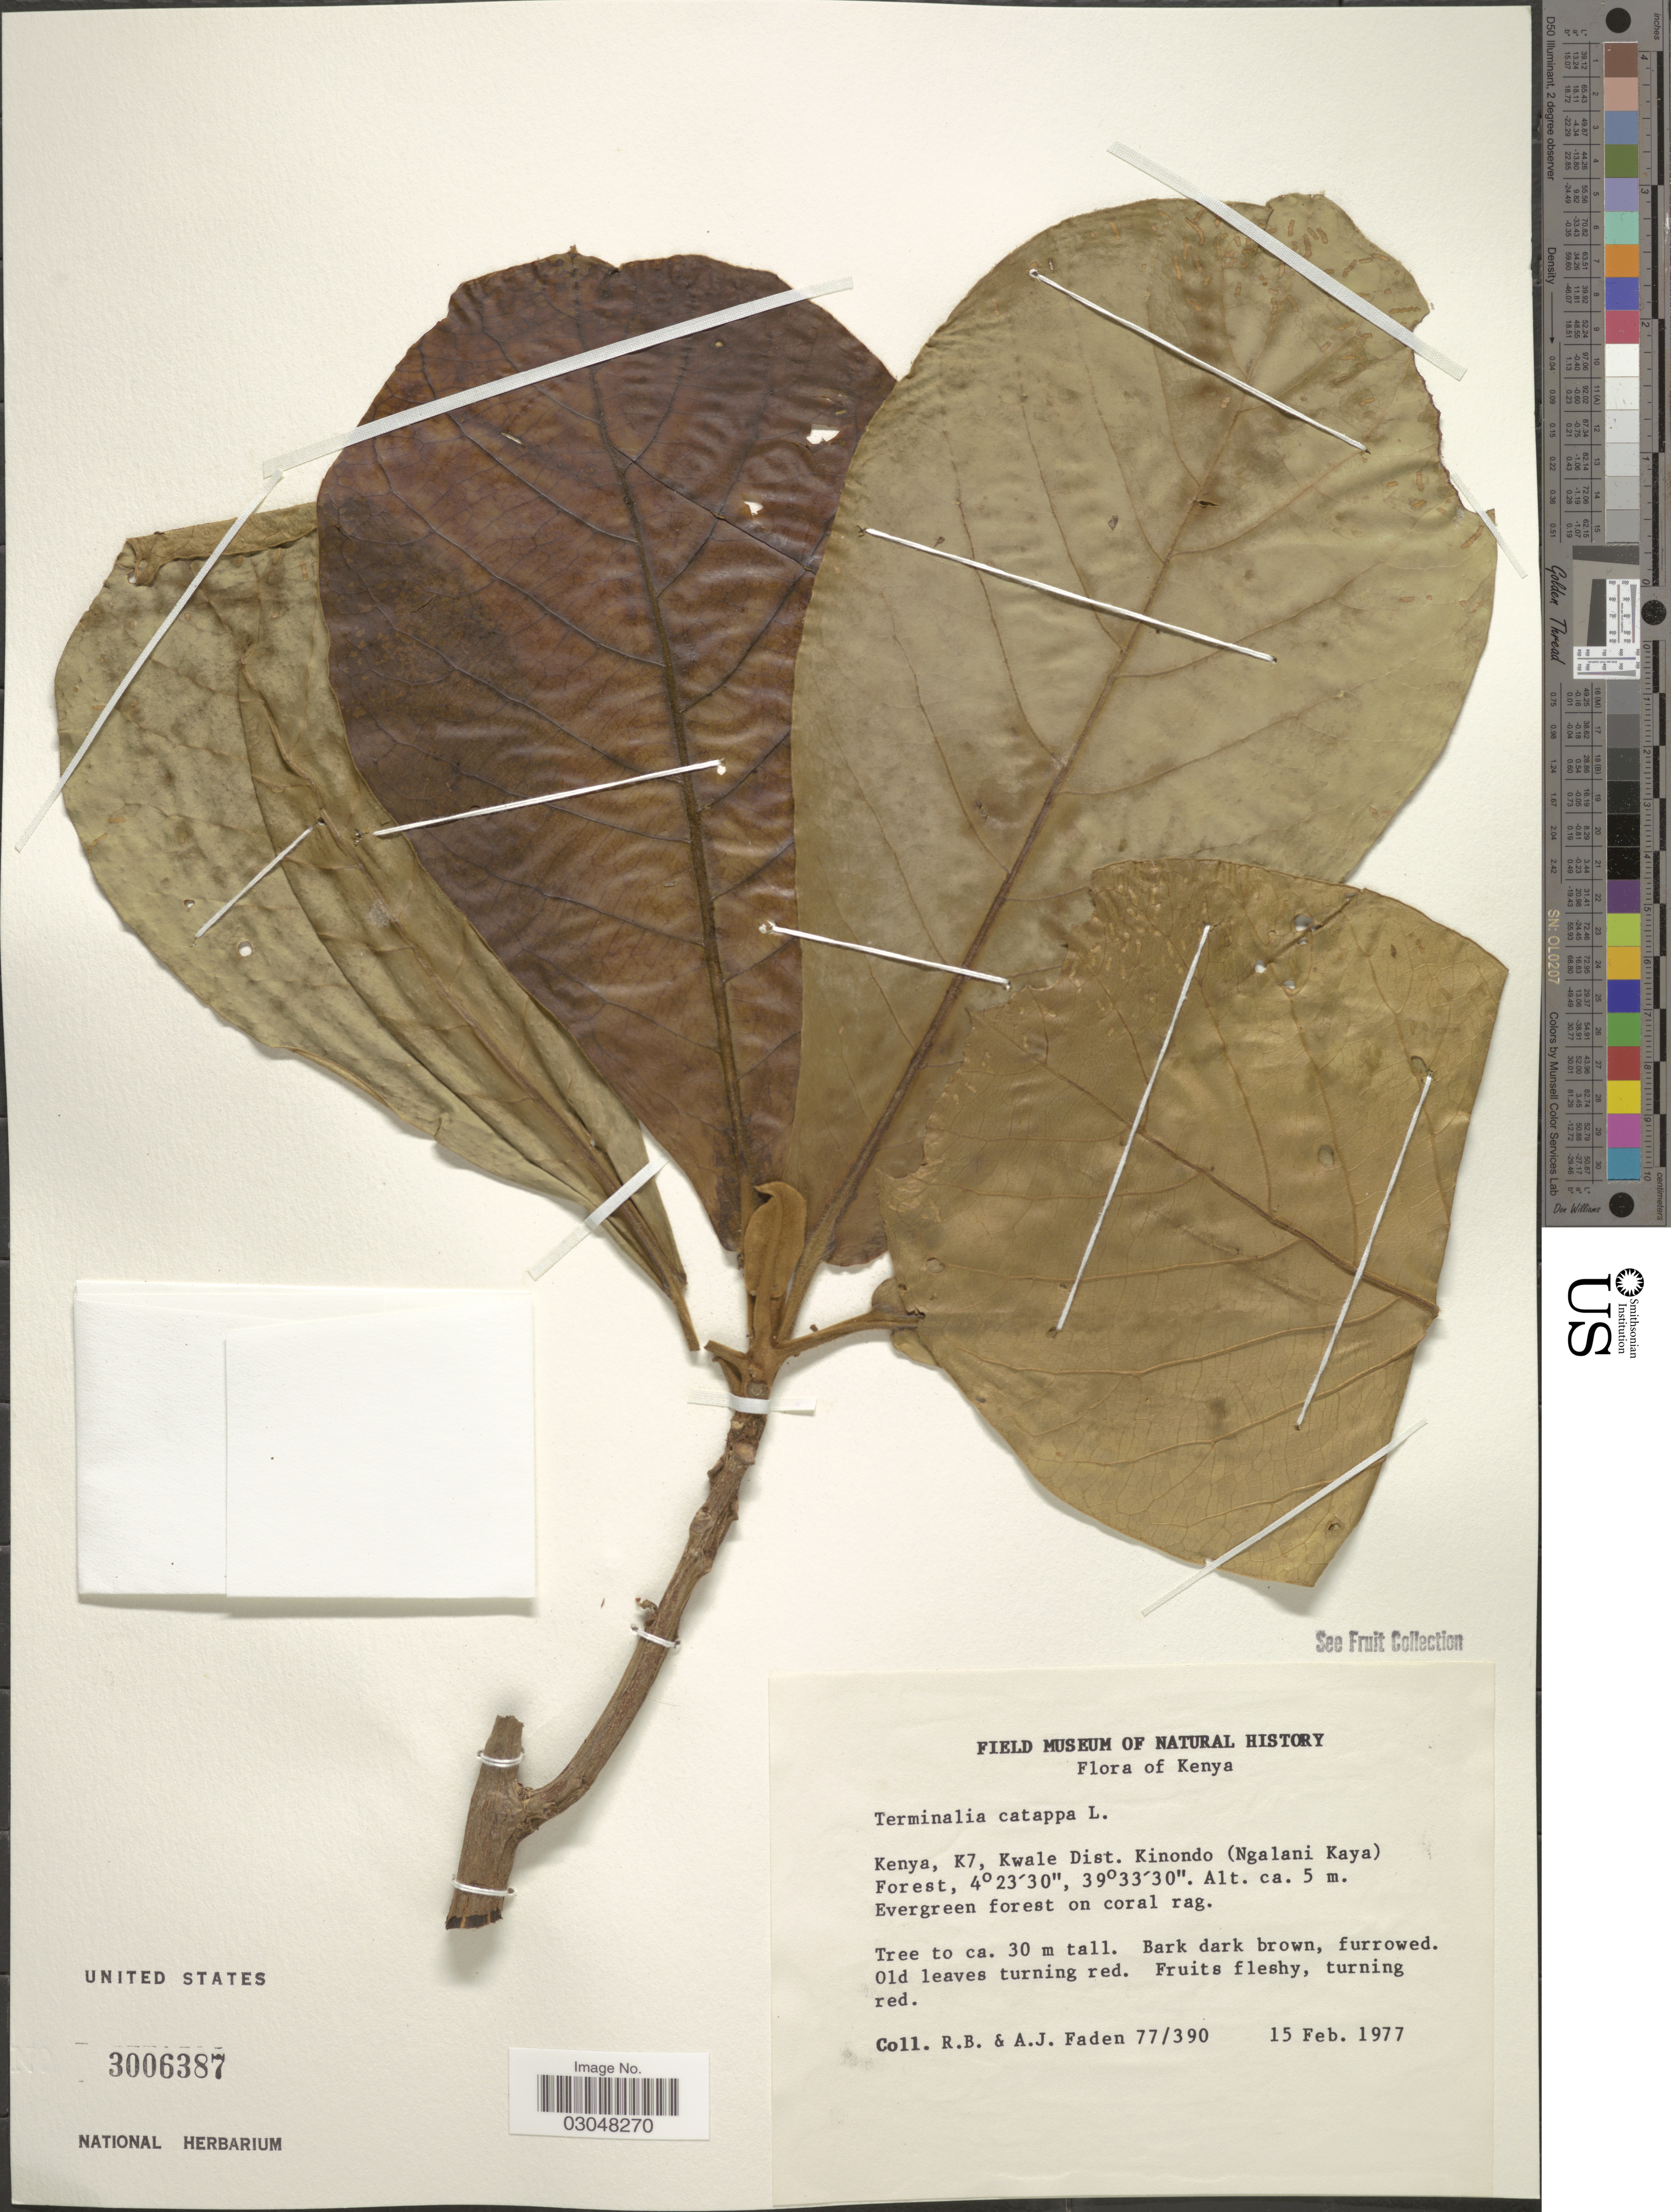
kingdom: Plantae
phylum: Tracheophyta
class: Magnoliopsida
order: Myrtales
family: Combretaceae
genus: Terminalia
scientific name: Terminalia catappa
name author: L.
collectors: R. B. Faden & A. J. Faden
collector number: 77/390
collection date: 1977-02-15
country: Kenya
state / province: Kwale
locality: K7, Kwale Dist. Kinondo (Ngalani Kaya) Forest.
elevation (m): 5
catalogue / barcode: US 3006387